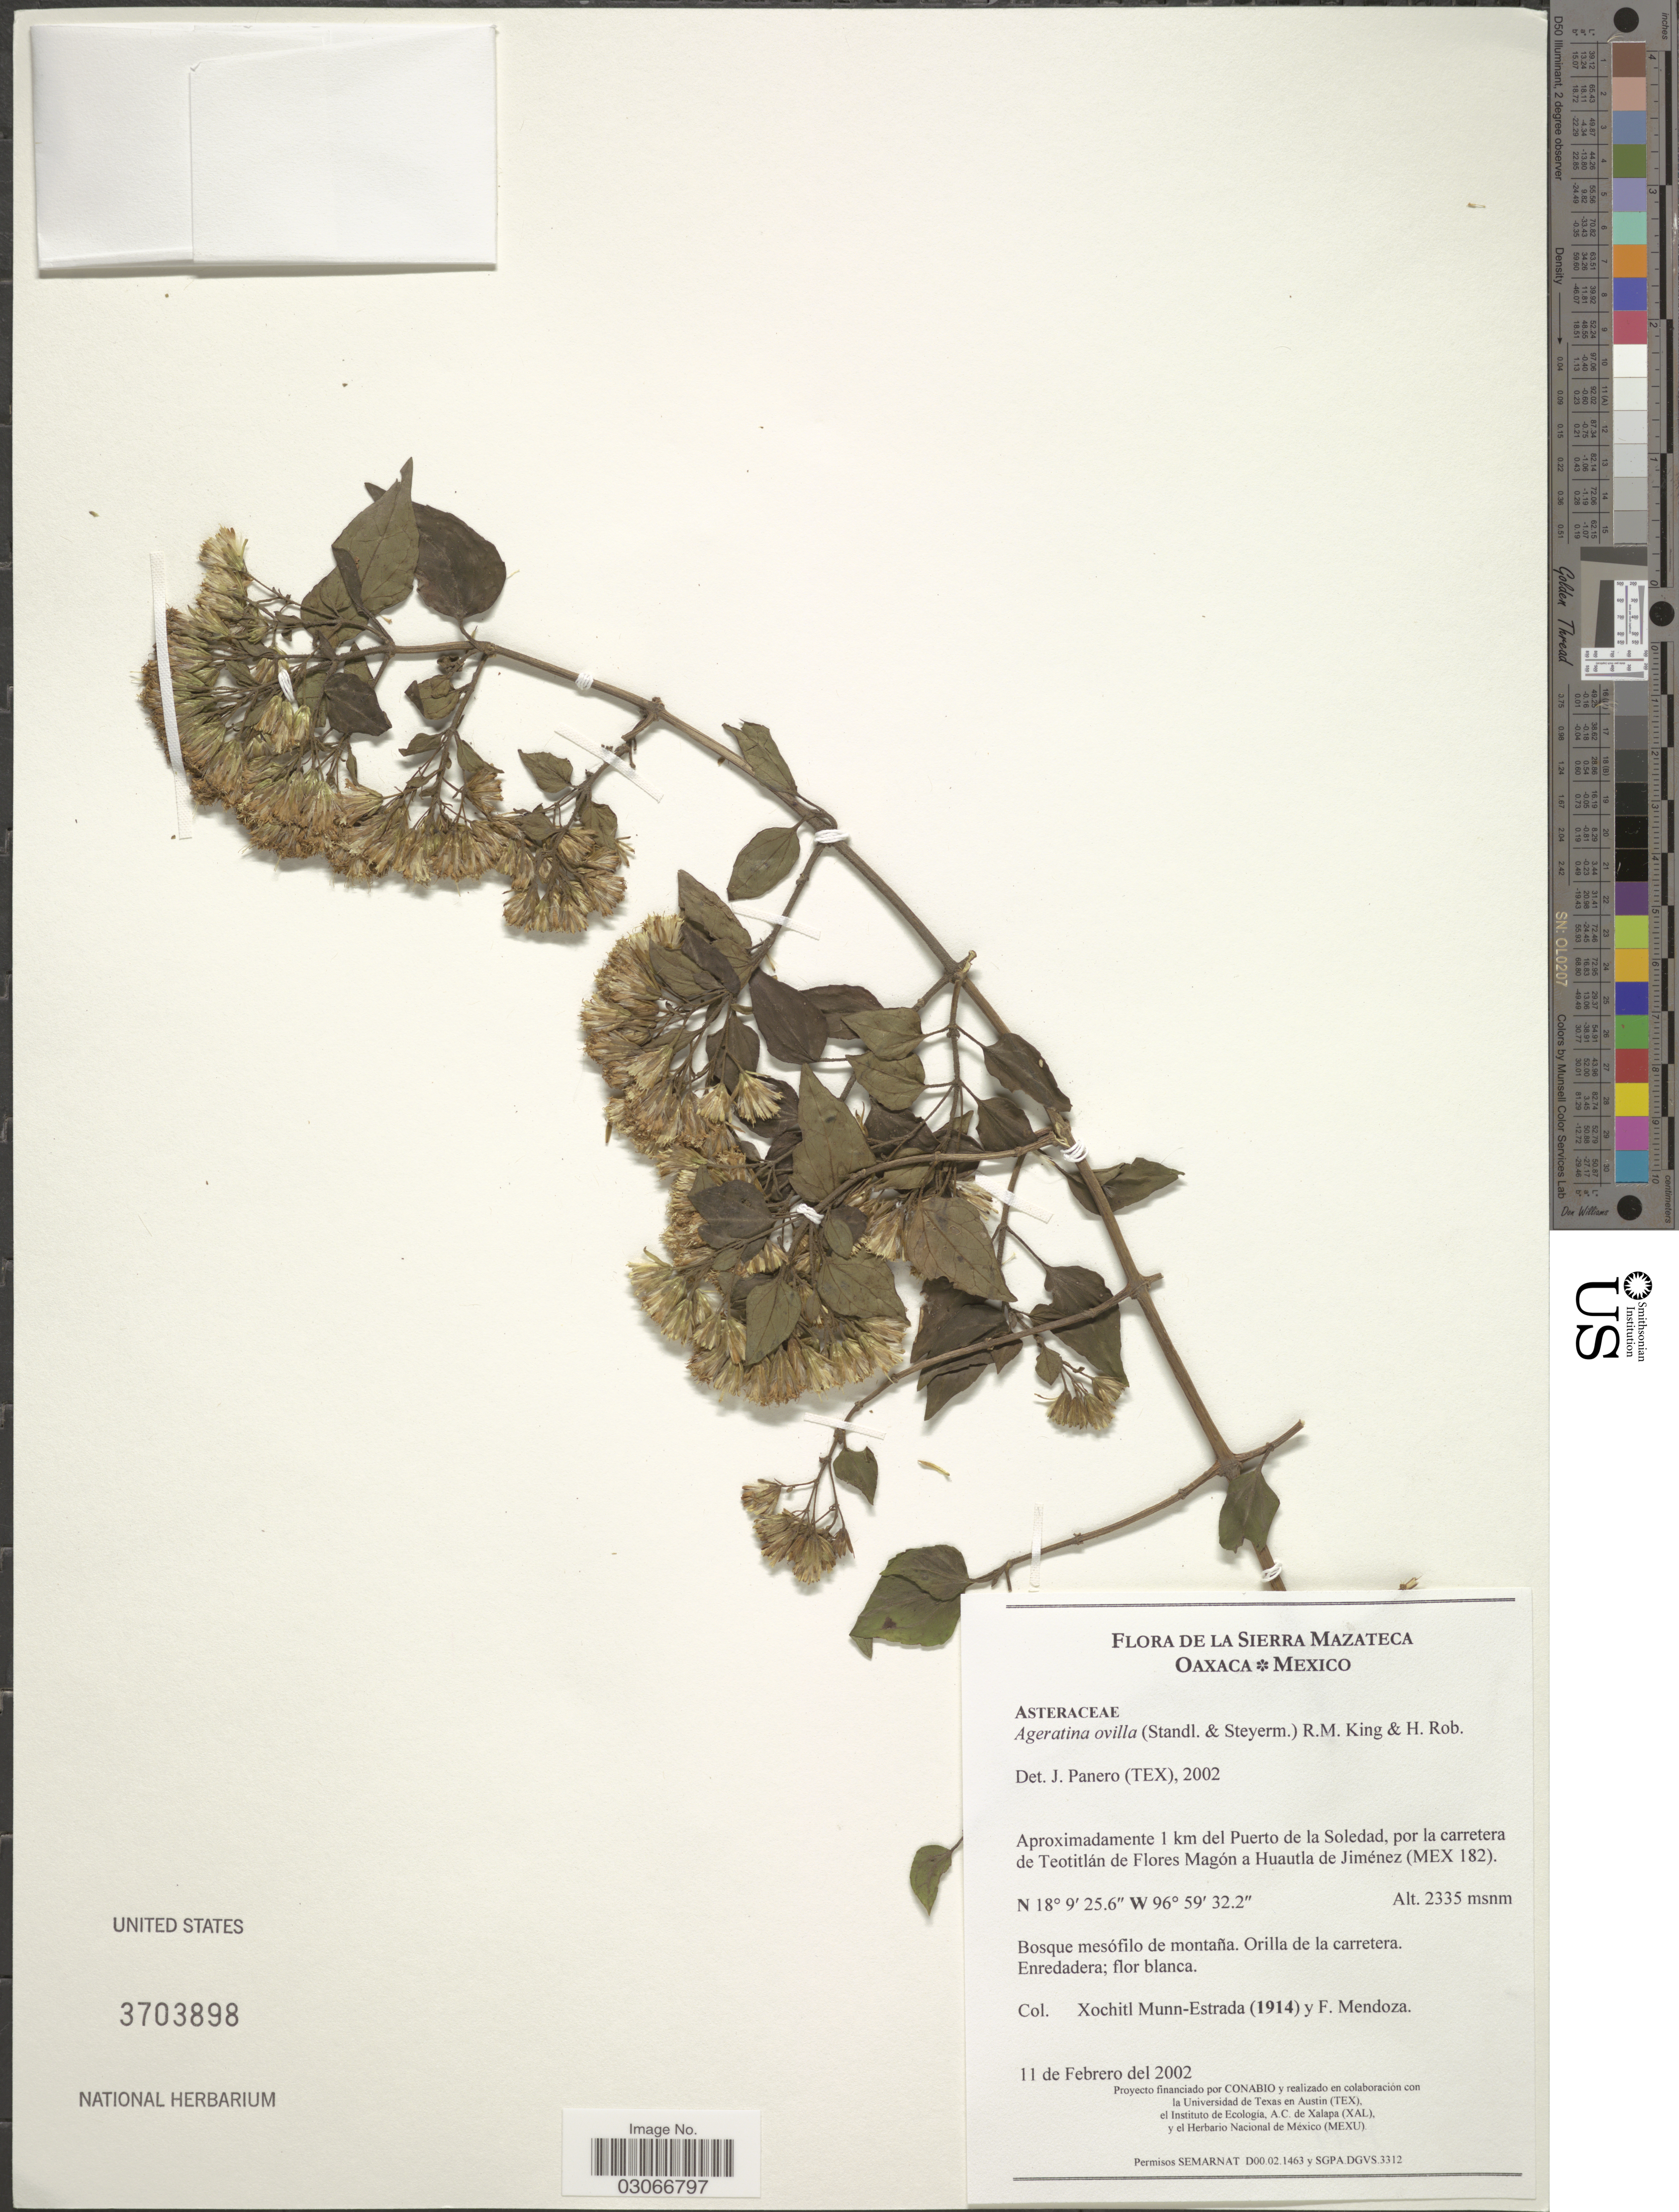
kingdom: Plantae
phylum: Tracheophyta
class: Magnoliopsida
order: Asterales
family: Asteraceae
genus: Ageratina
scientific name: Ageratina ovilla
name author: (Standl. & Steyerm.) R.M. King & H. Rob.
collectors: X. Munn-Estrada & F. Mendoza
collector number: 1914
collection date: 2002-02-11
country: Mexico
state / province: Oaxaca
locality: La Sierra Mazateca. Aproximadamente 1 km del Puerto de la Soledad, por la carretera de Teotitlán de Flores Magón a Huautla de Jiménez (Mex 182).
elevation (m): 2335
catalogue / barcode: US 3703898